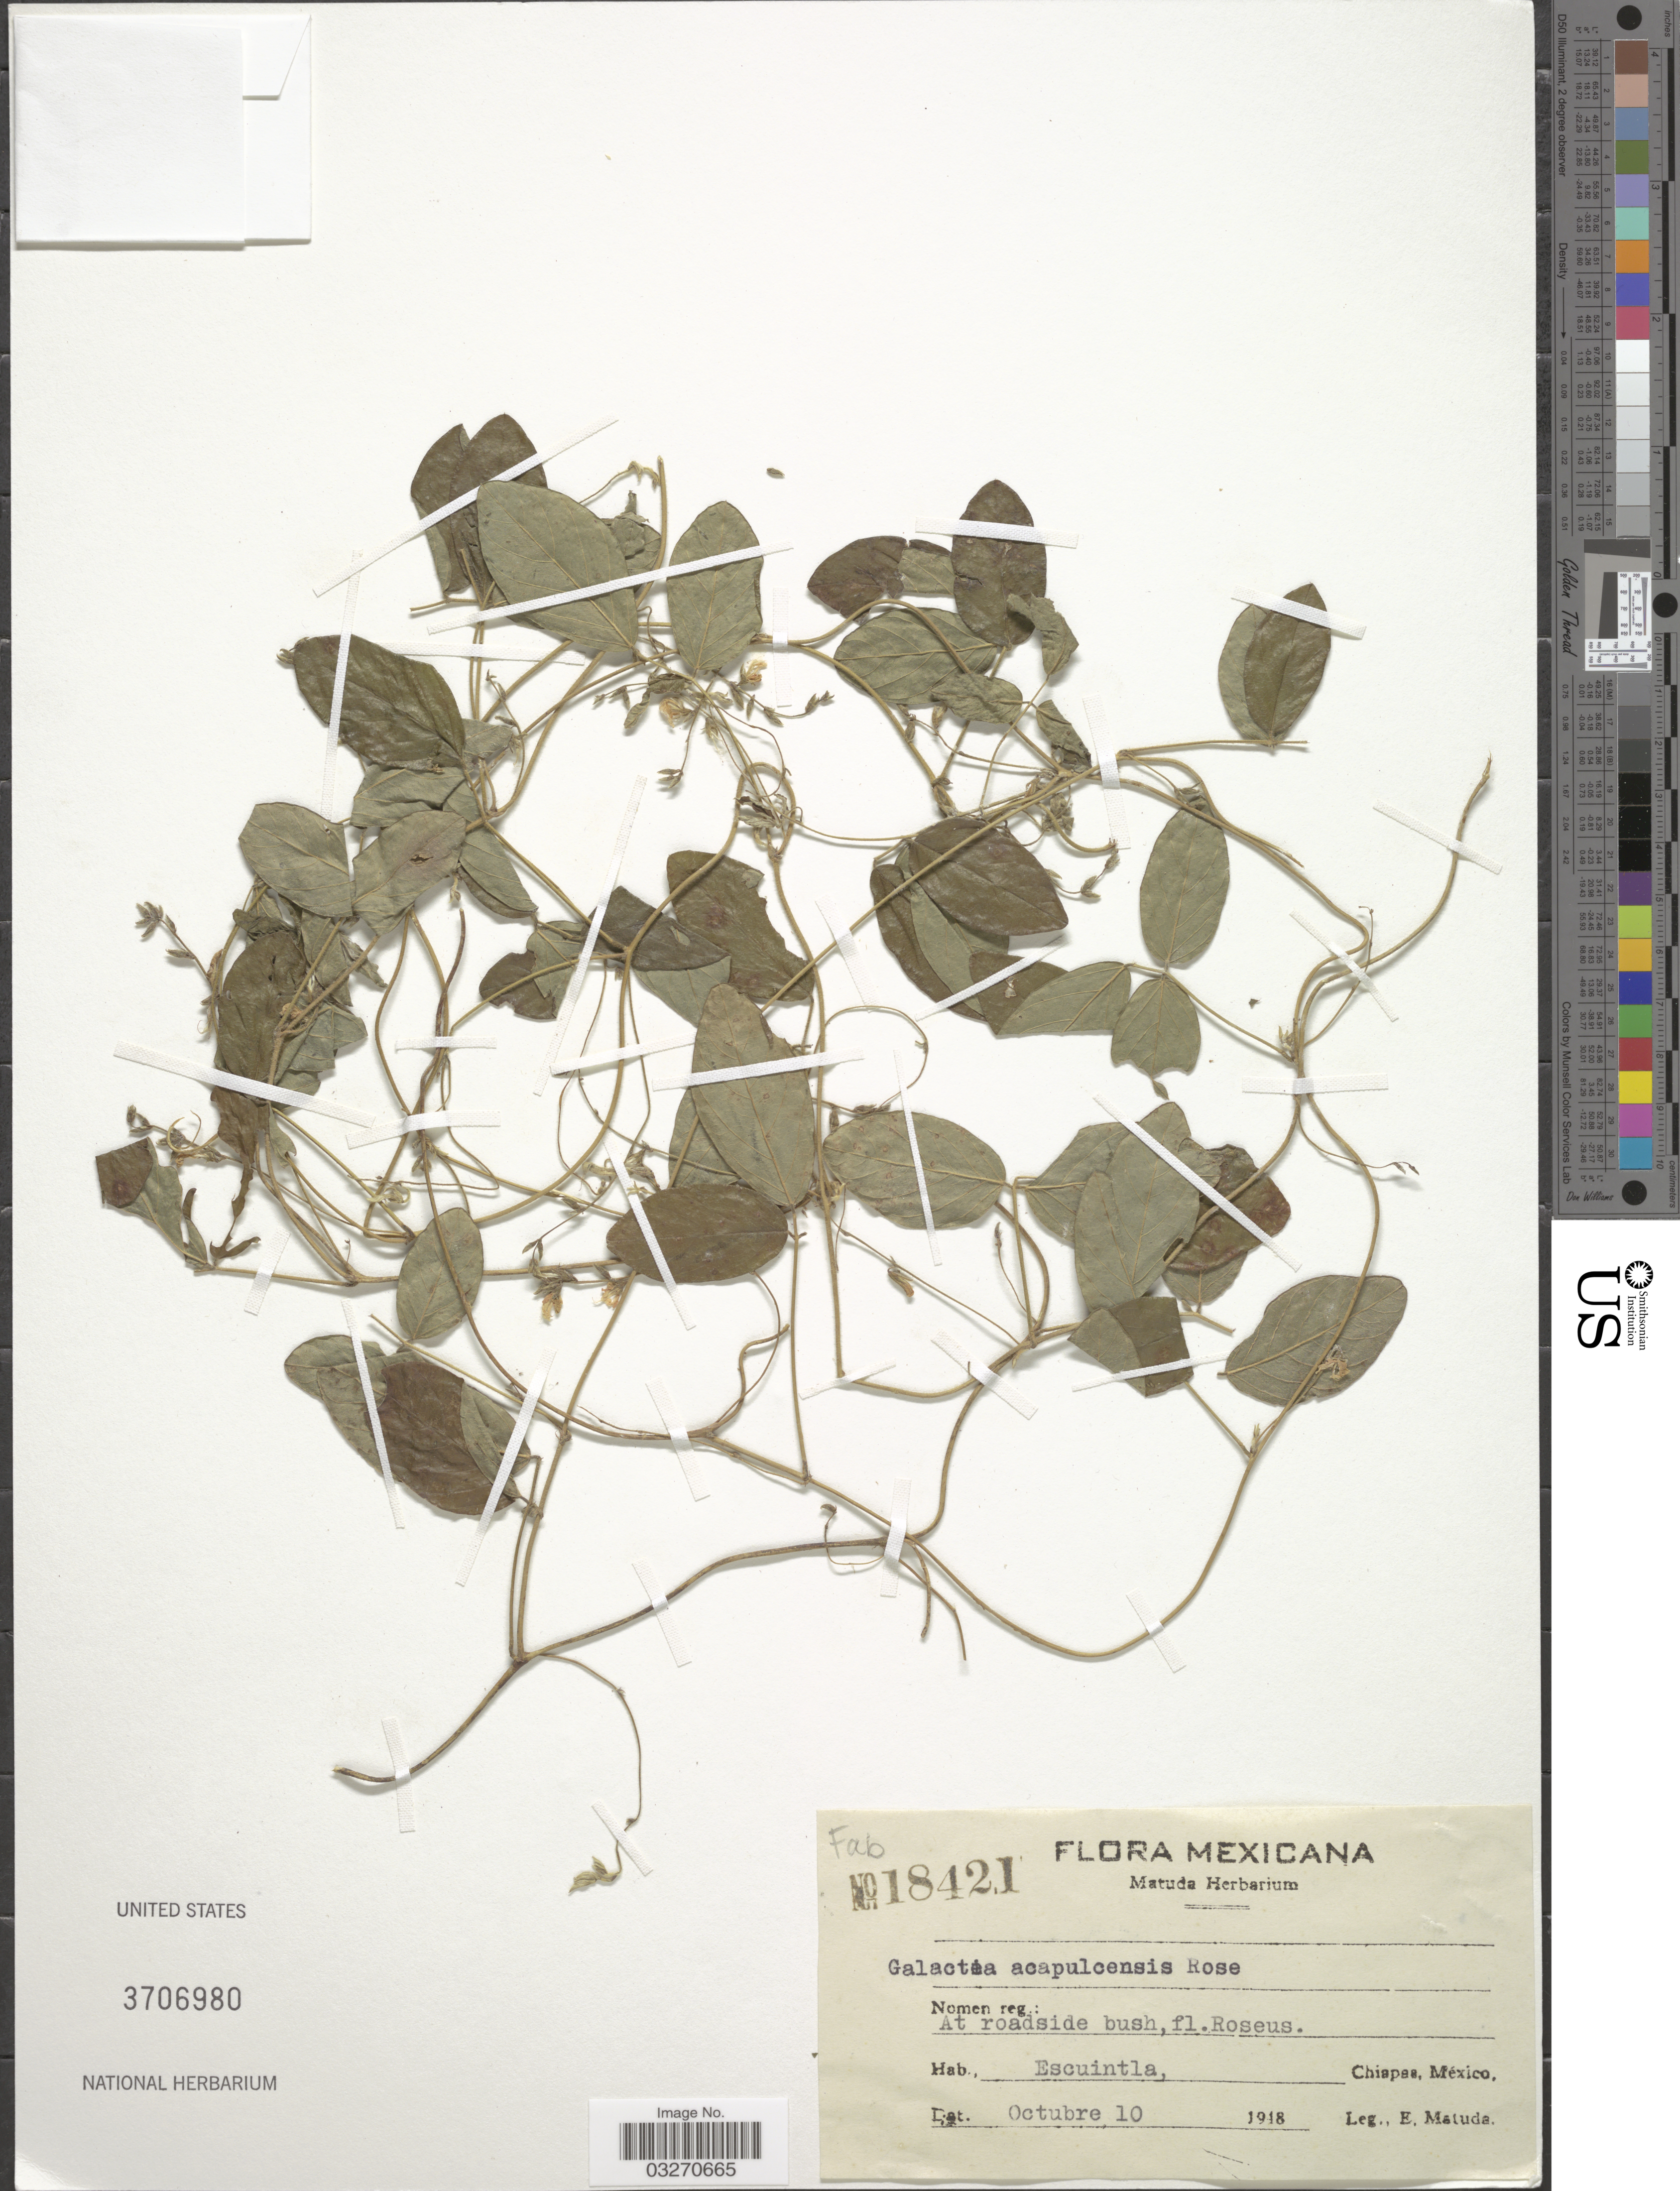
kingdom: Plantae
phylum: Tracheophyta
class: Magnoliopsida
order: Fabales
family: Fabaceae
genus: Galactia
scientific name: Galactia acapulcensis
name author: Rose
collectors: E. Matuda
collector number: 18421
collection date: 1918-10-10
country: Mexico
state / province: Chiapas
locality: Escuintla.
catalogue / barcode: US 3706980